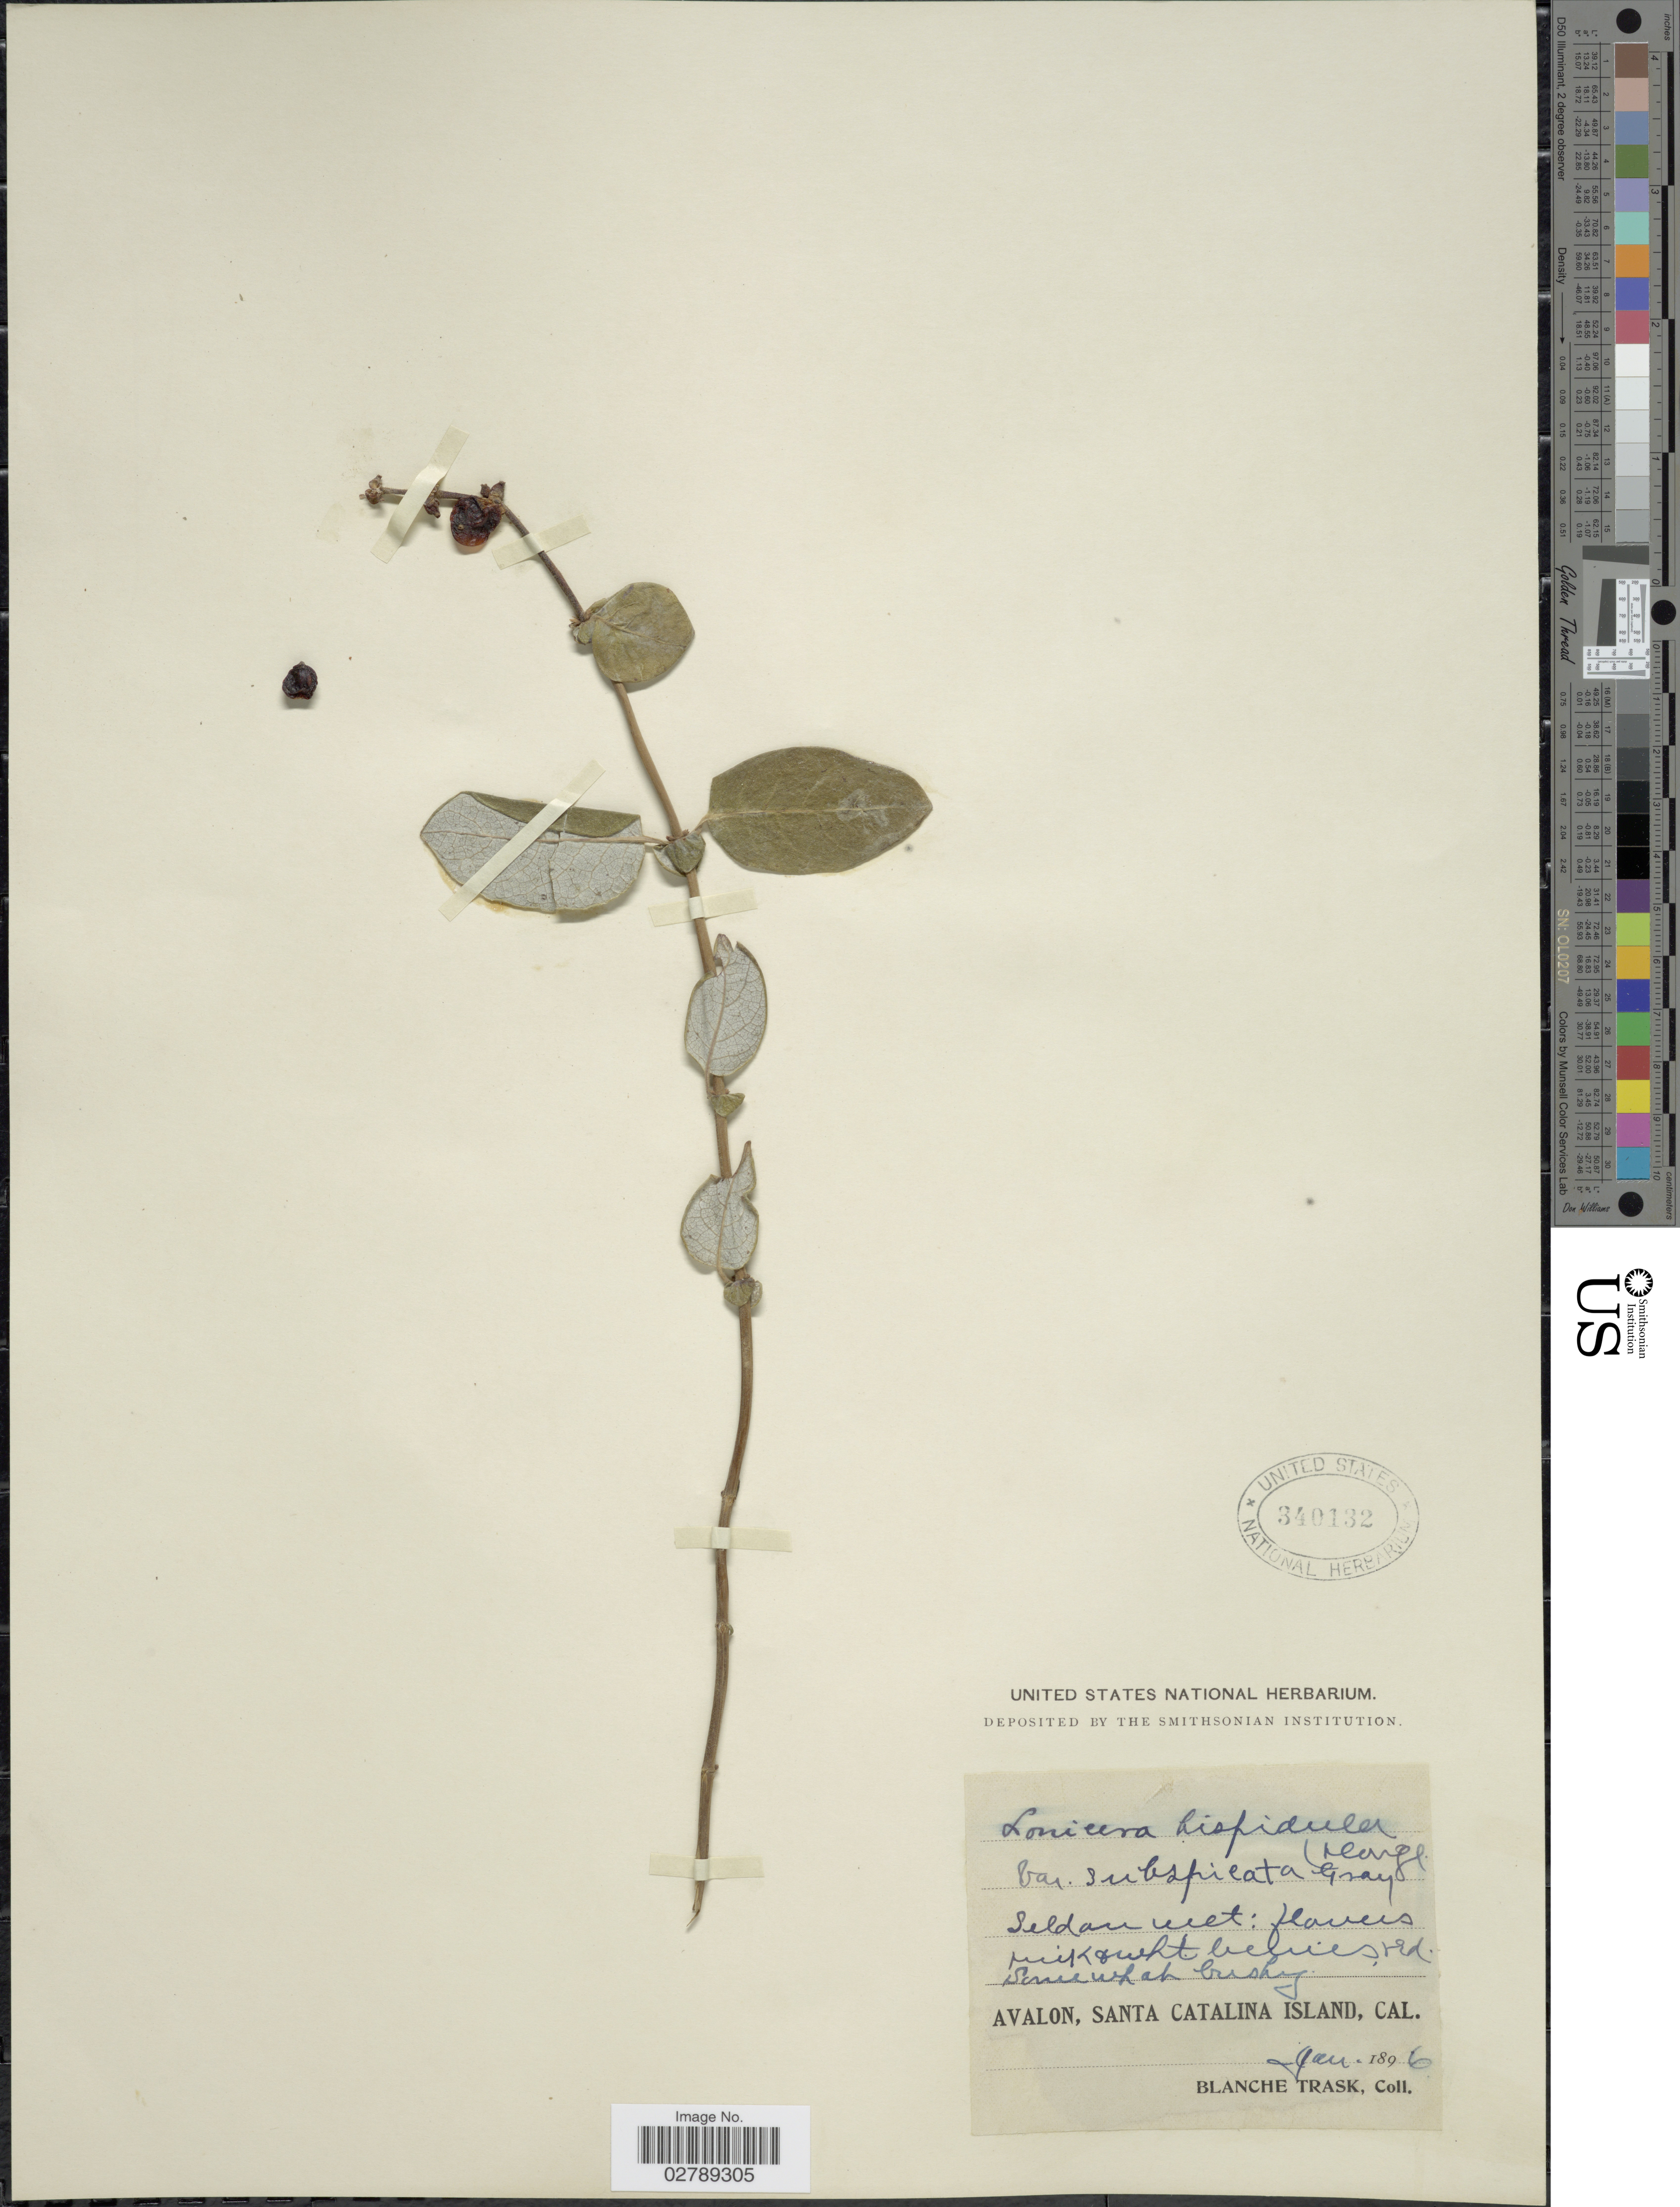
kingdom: Plantae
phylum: Tracheophyta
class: Magnoliopsida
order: Dipsacales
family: Caprifoliaceae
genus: Lonicera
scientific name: Lonicera hispidula var. californica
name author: Rehder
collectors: B. Trask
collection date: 1896-01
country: United States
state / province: California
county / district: Los Angeles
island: Santa Catalina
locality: Avalon, Santa Catalina Island.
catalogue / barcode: US 340132